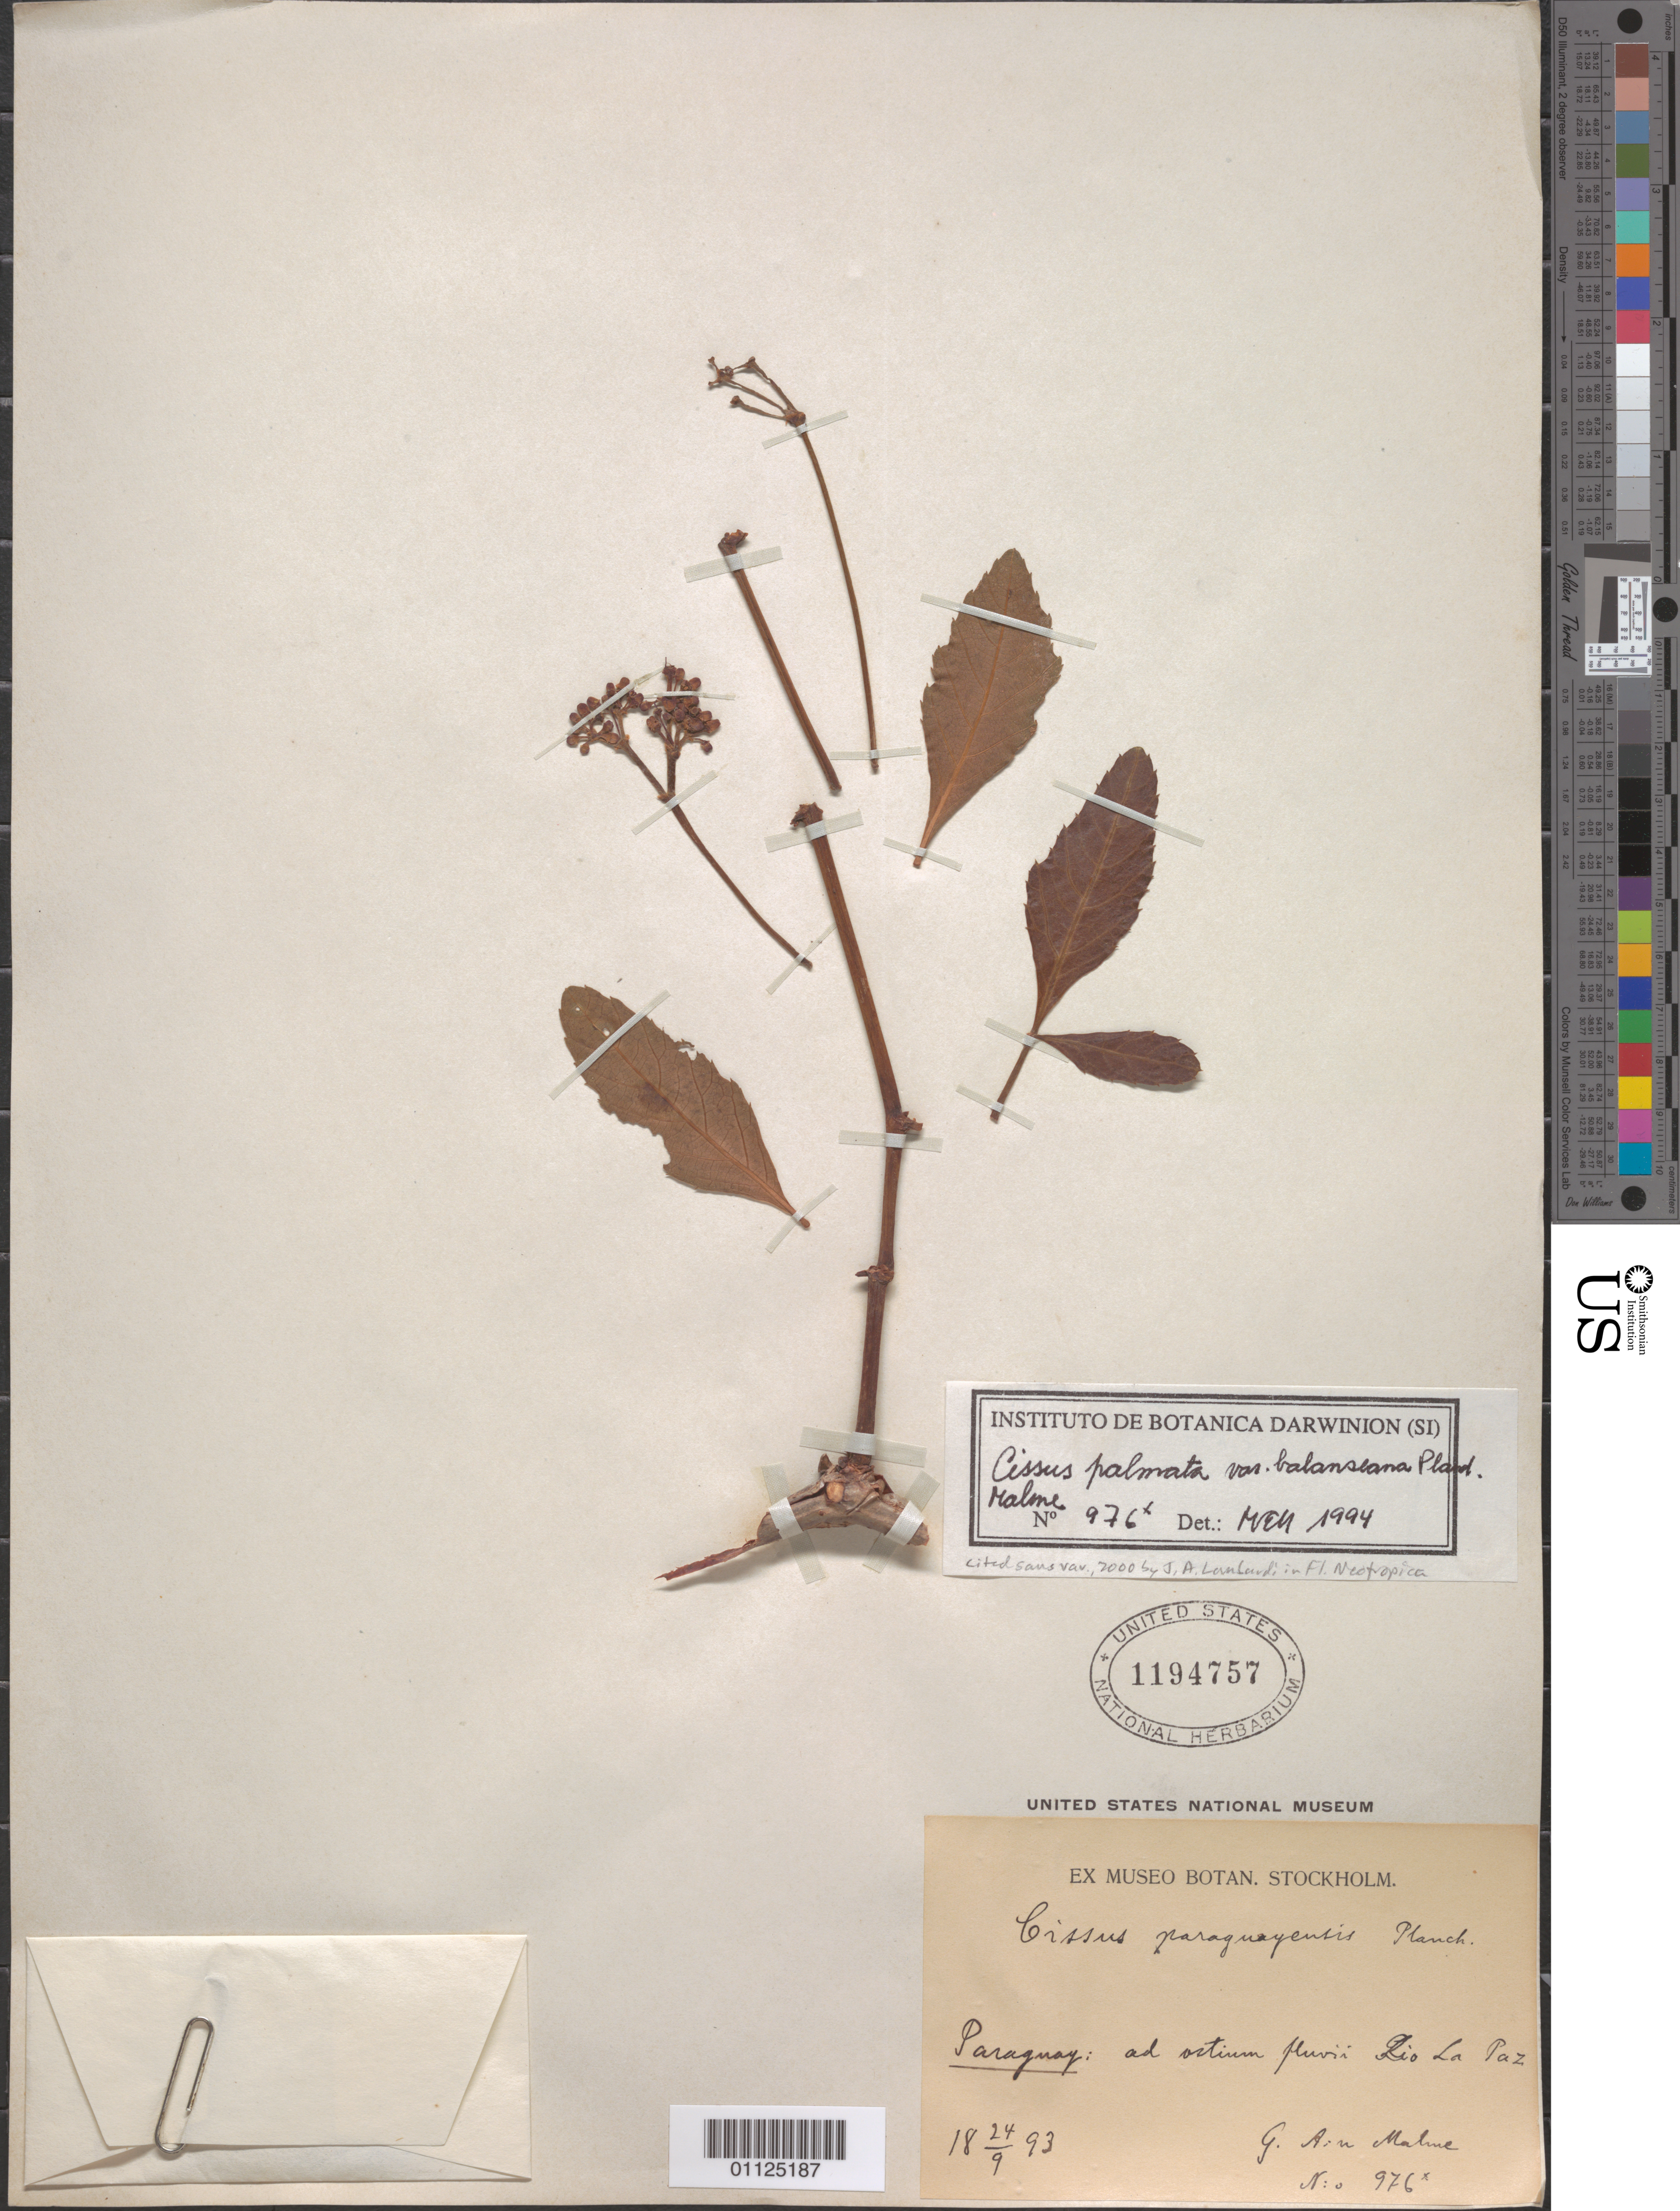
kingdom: Plantae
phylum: Tracheophyta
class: Magnoliopsida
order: Vitales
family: Vitaceae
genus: Cissus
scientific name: Cissus palmata var. balansaeana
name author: Planch.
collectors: G. O. A. Malme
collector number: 976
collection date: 1893-09-24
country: Paraguay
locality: Rio La Paz.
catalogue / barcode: US 1194757